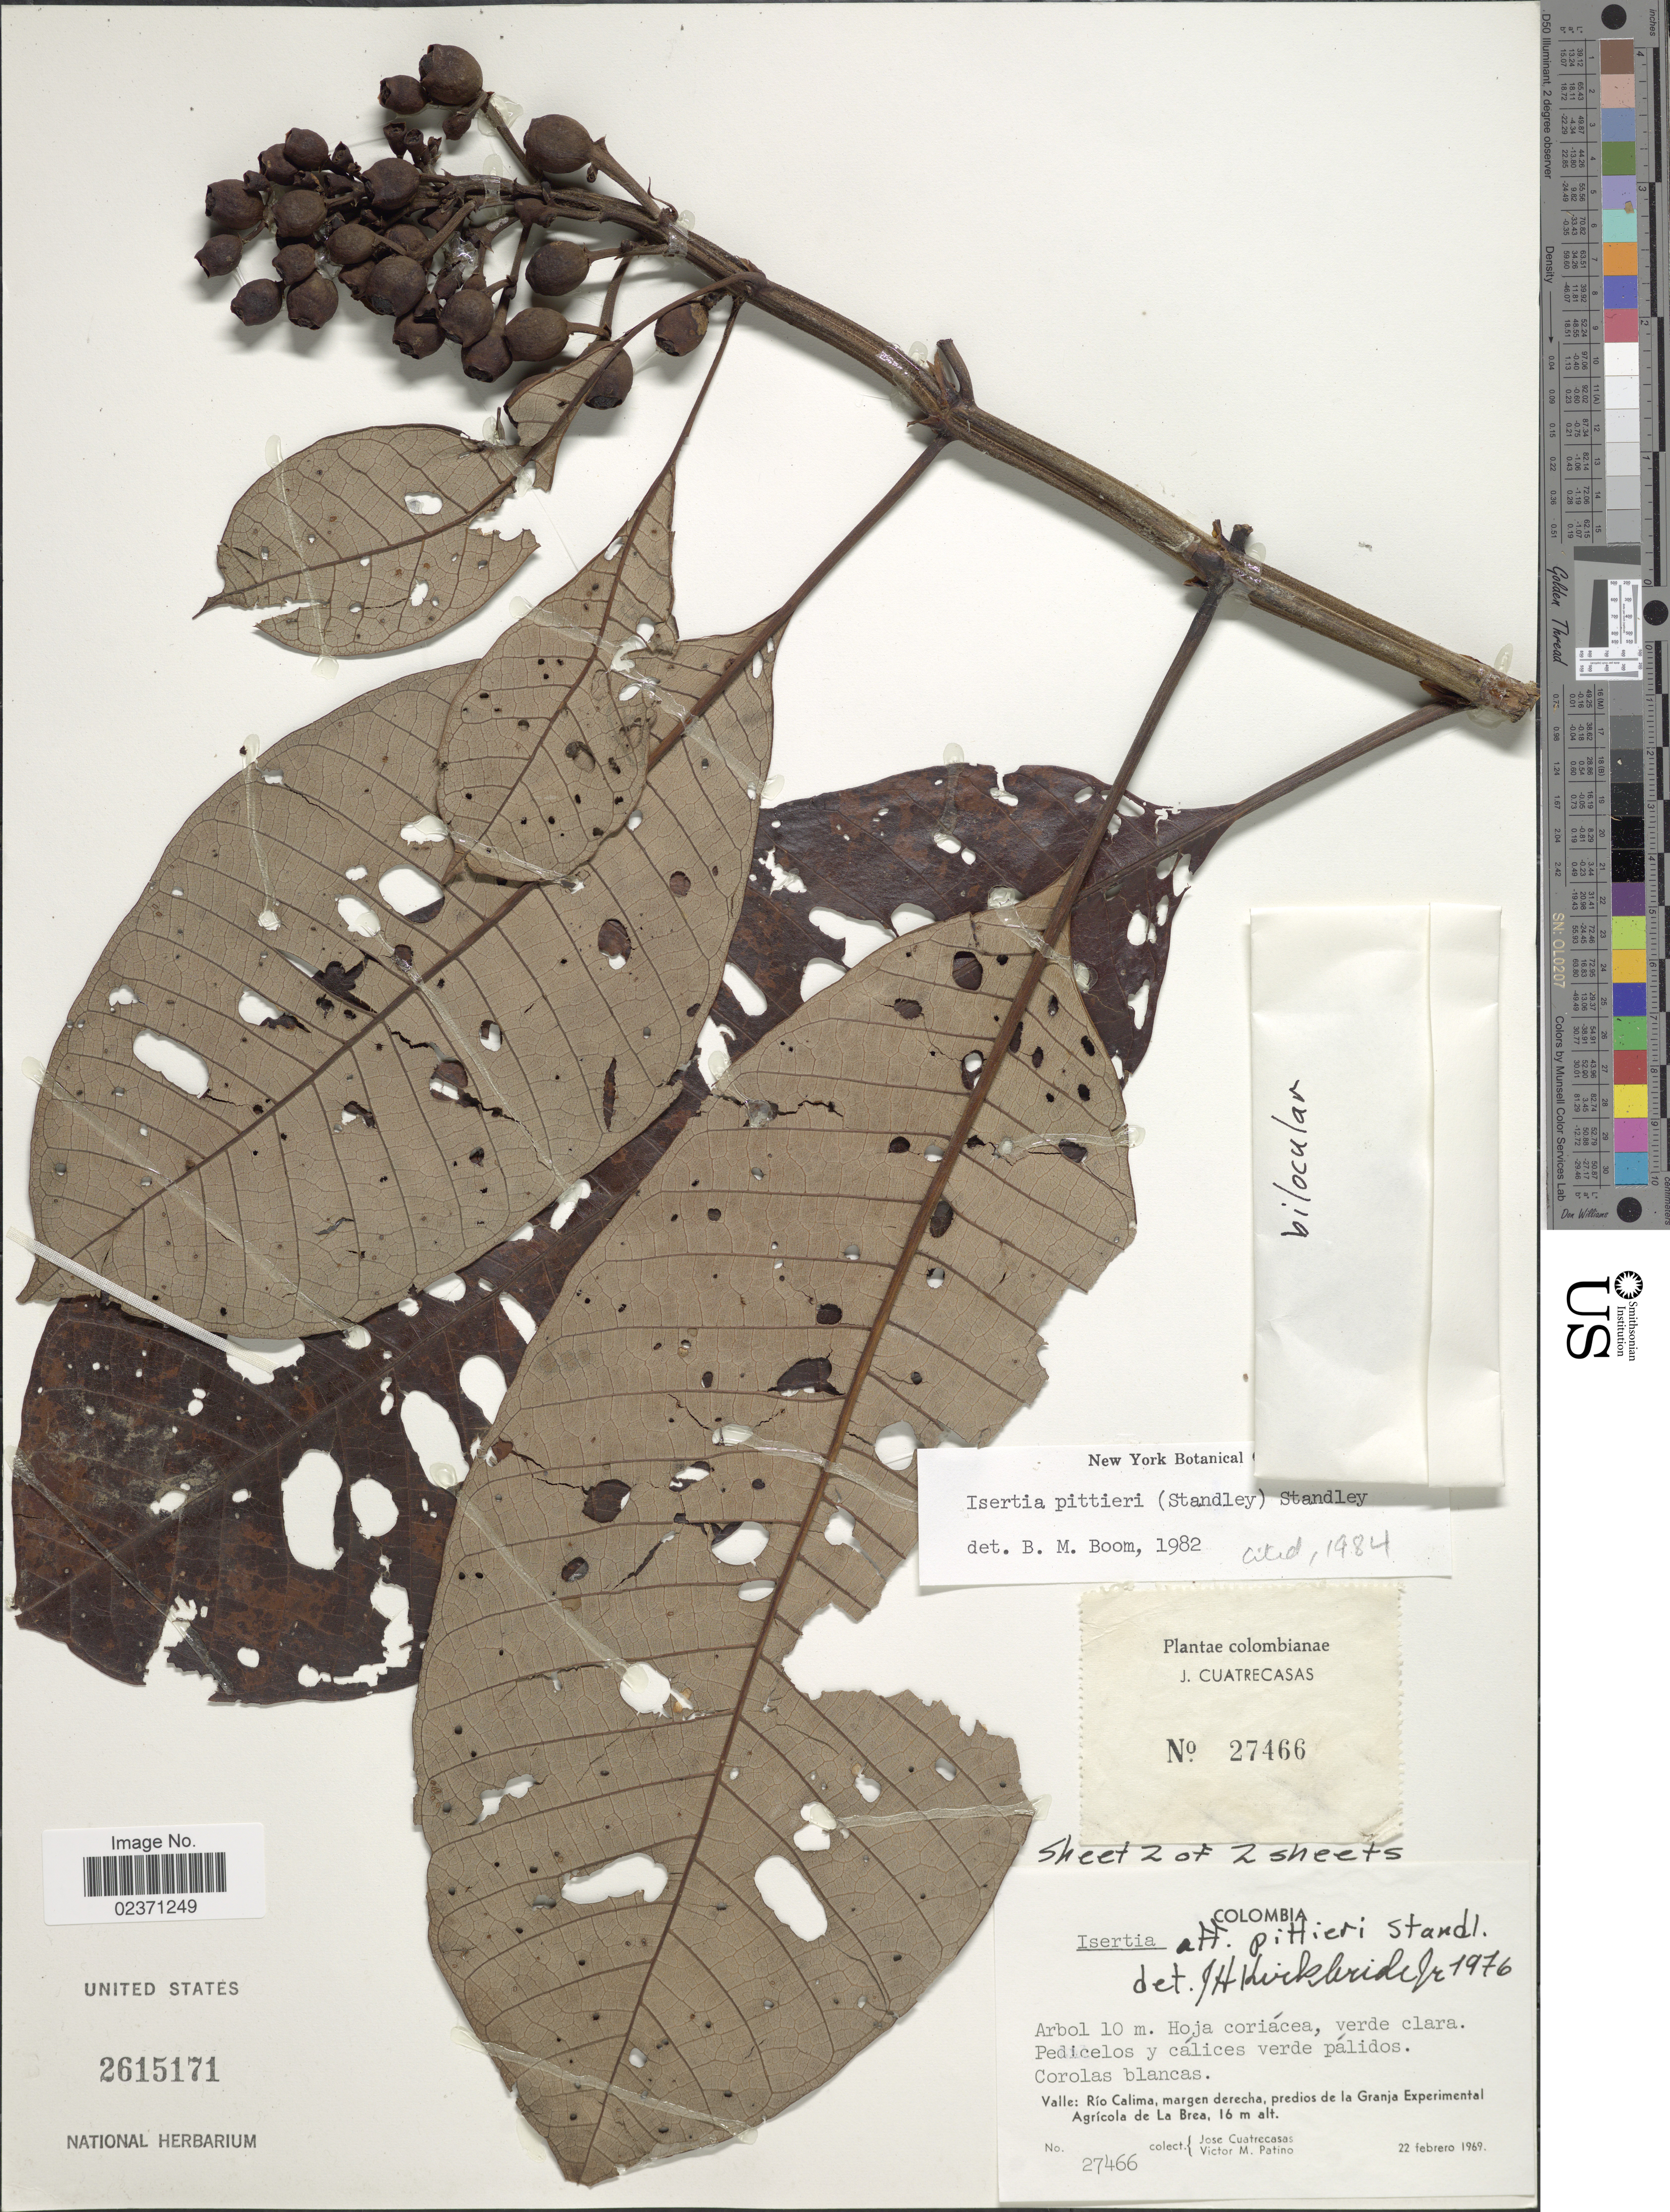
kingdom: Plantae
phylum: Tracheophyta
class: Magnoliopsida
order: Gentianales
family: Rubiaceae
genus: Isertia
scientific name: Isertia pittieri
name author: (Standl.) Standl.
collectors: J. Cuatrecasas & V. M. Patiño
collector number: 27466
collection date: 1969-02-22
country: Colombia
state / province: Valle del Cauca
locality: Valle: Rio Calima, margen derecha, predios de la Granja Experimental Agricola de La Brea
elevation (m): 16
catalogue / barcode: US 2615171